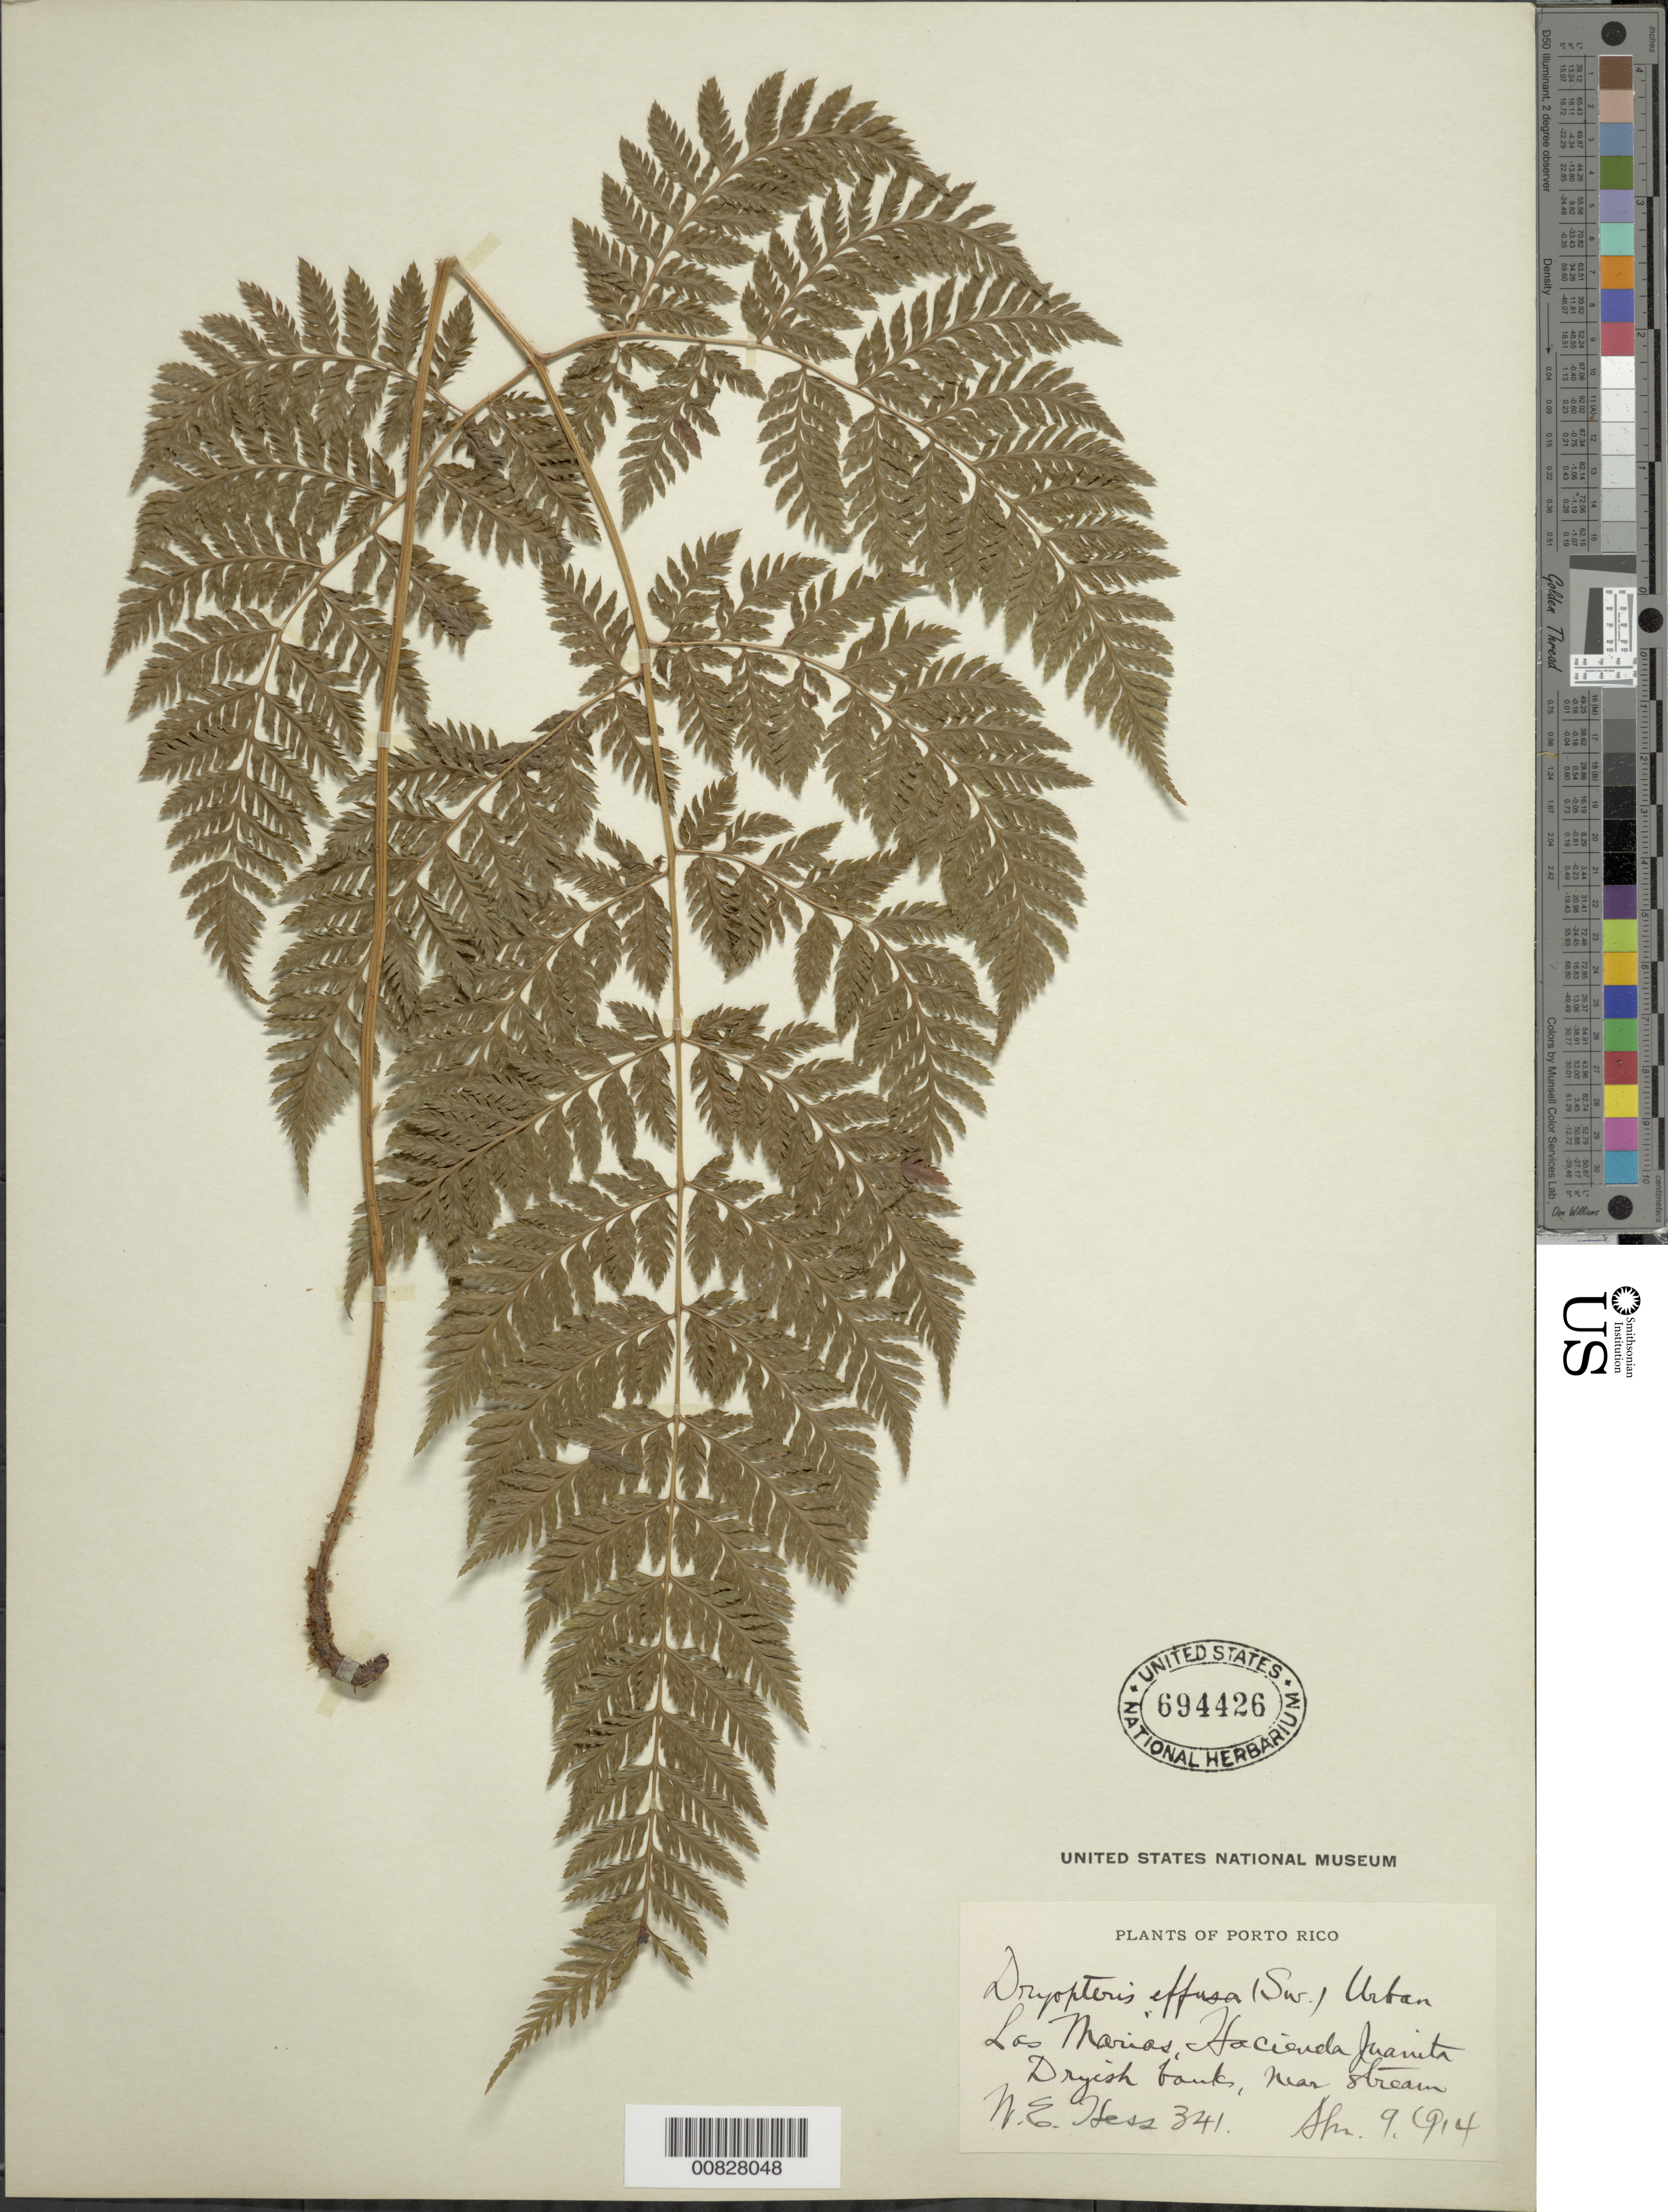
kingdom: Plantae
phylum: Tracheophyta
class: Polypodiopsida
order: Polypodiales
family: Dryopteridaceae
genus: Parapolystichum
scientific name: Parapolystichum effusum var. effusum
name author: (Sw.) Ching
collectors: W. Hess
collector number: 341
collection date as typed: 09 Apr 1914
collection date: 1914-04-09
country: Puerto Rico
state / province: Las Marías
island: Puerto Rico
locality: Las Marias, Hacienda Juanita Dryish bank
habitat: Near stream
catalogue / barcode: US 694426